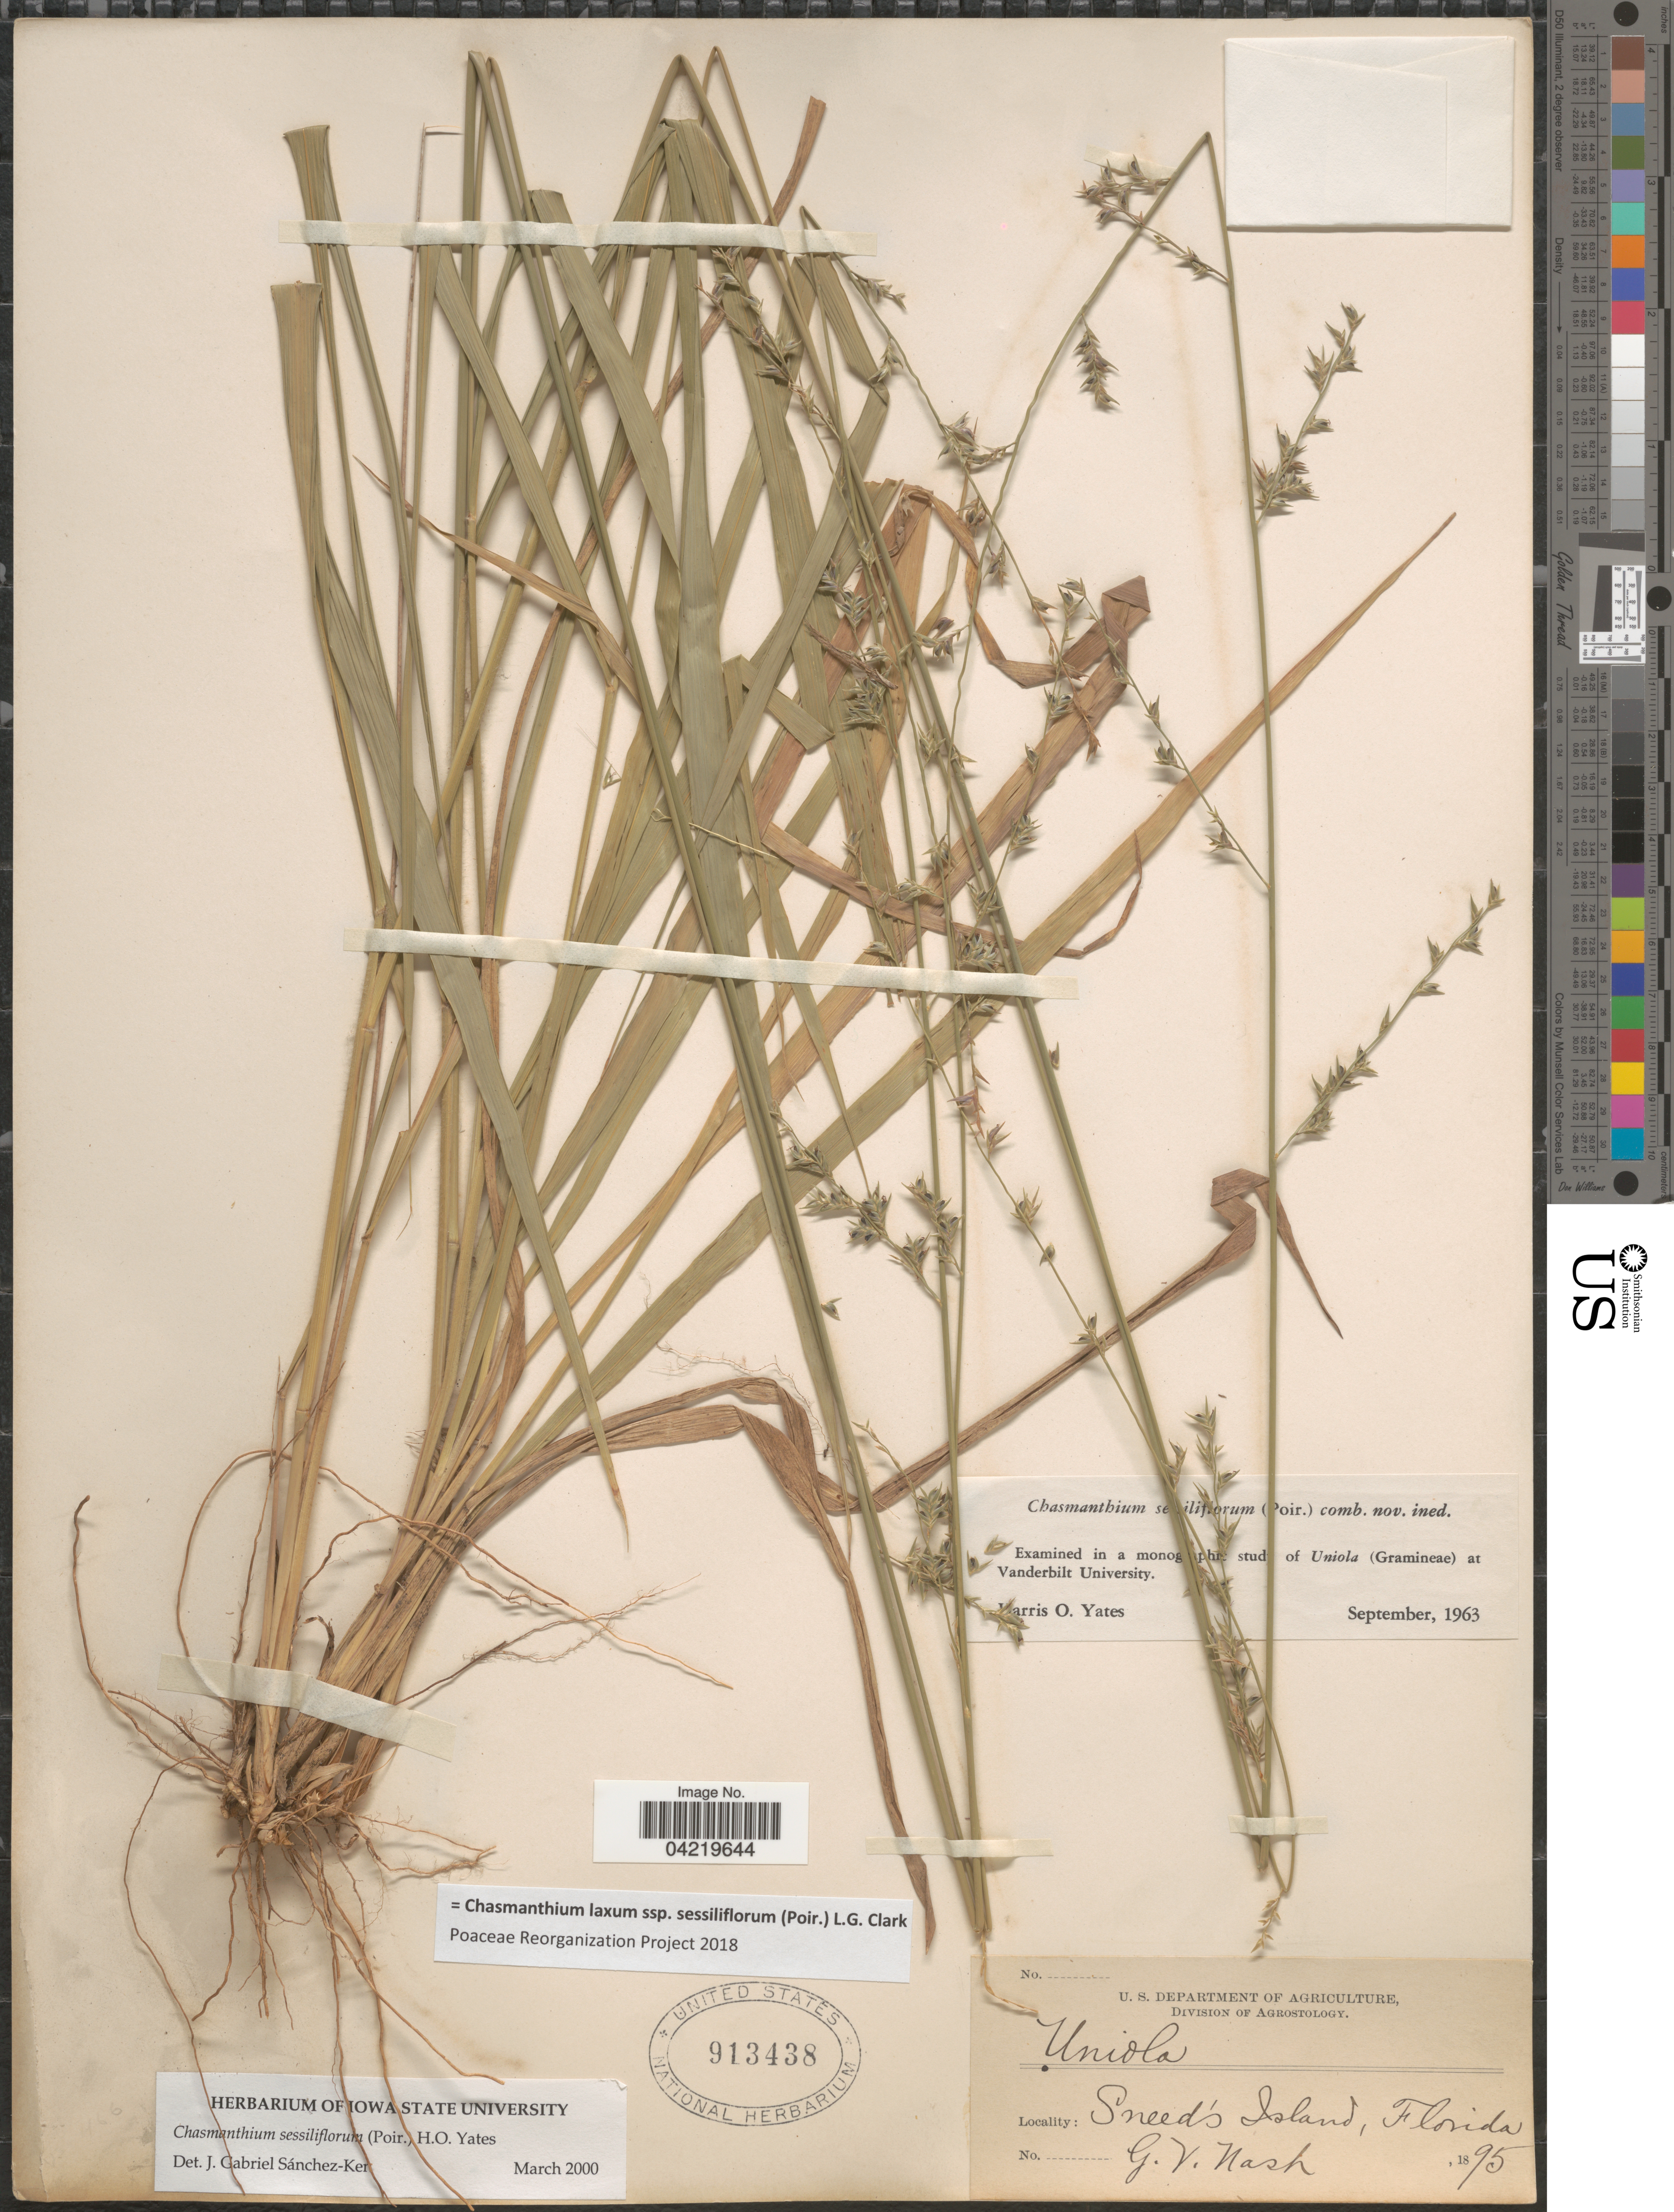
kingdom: Plantae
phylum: Tracheophyta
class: Liliopsida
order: Poales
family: Poaceae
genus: Chasmanthium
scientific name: Chasmanthium laxum subsp. sessiliflorum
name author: (L.) H.O. Yates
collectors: G. V. Nash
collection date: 1895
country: United States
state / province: Florida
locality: Sneed's Island.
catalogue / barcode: US 913438